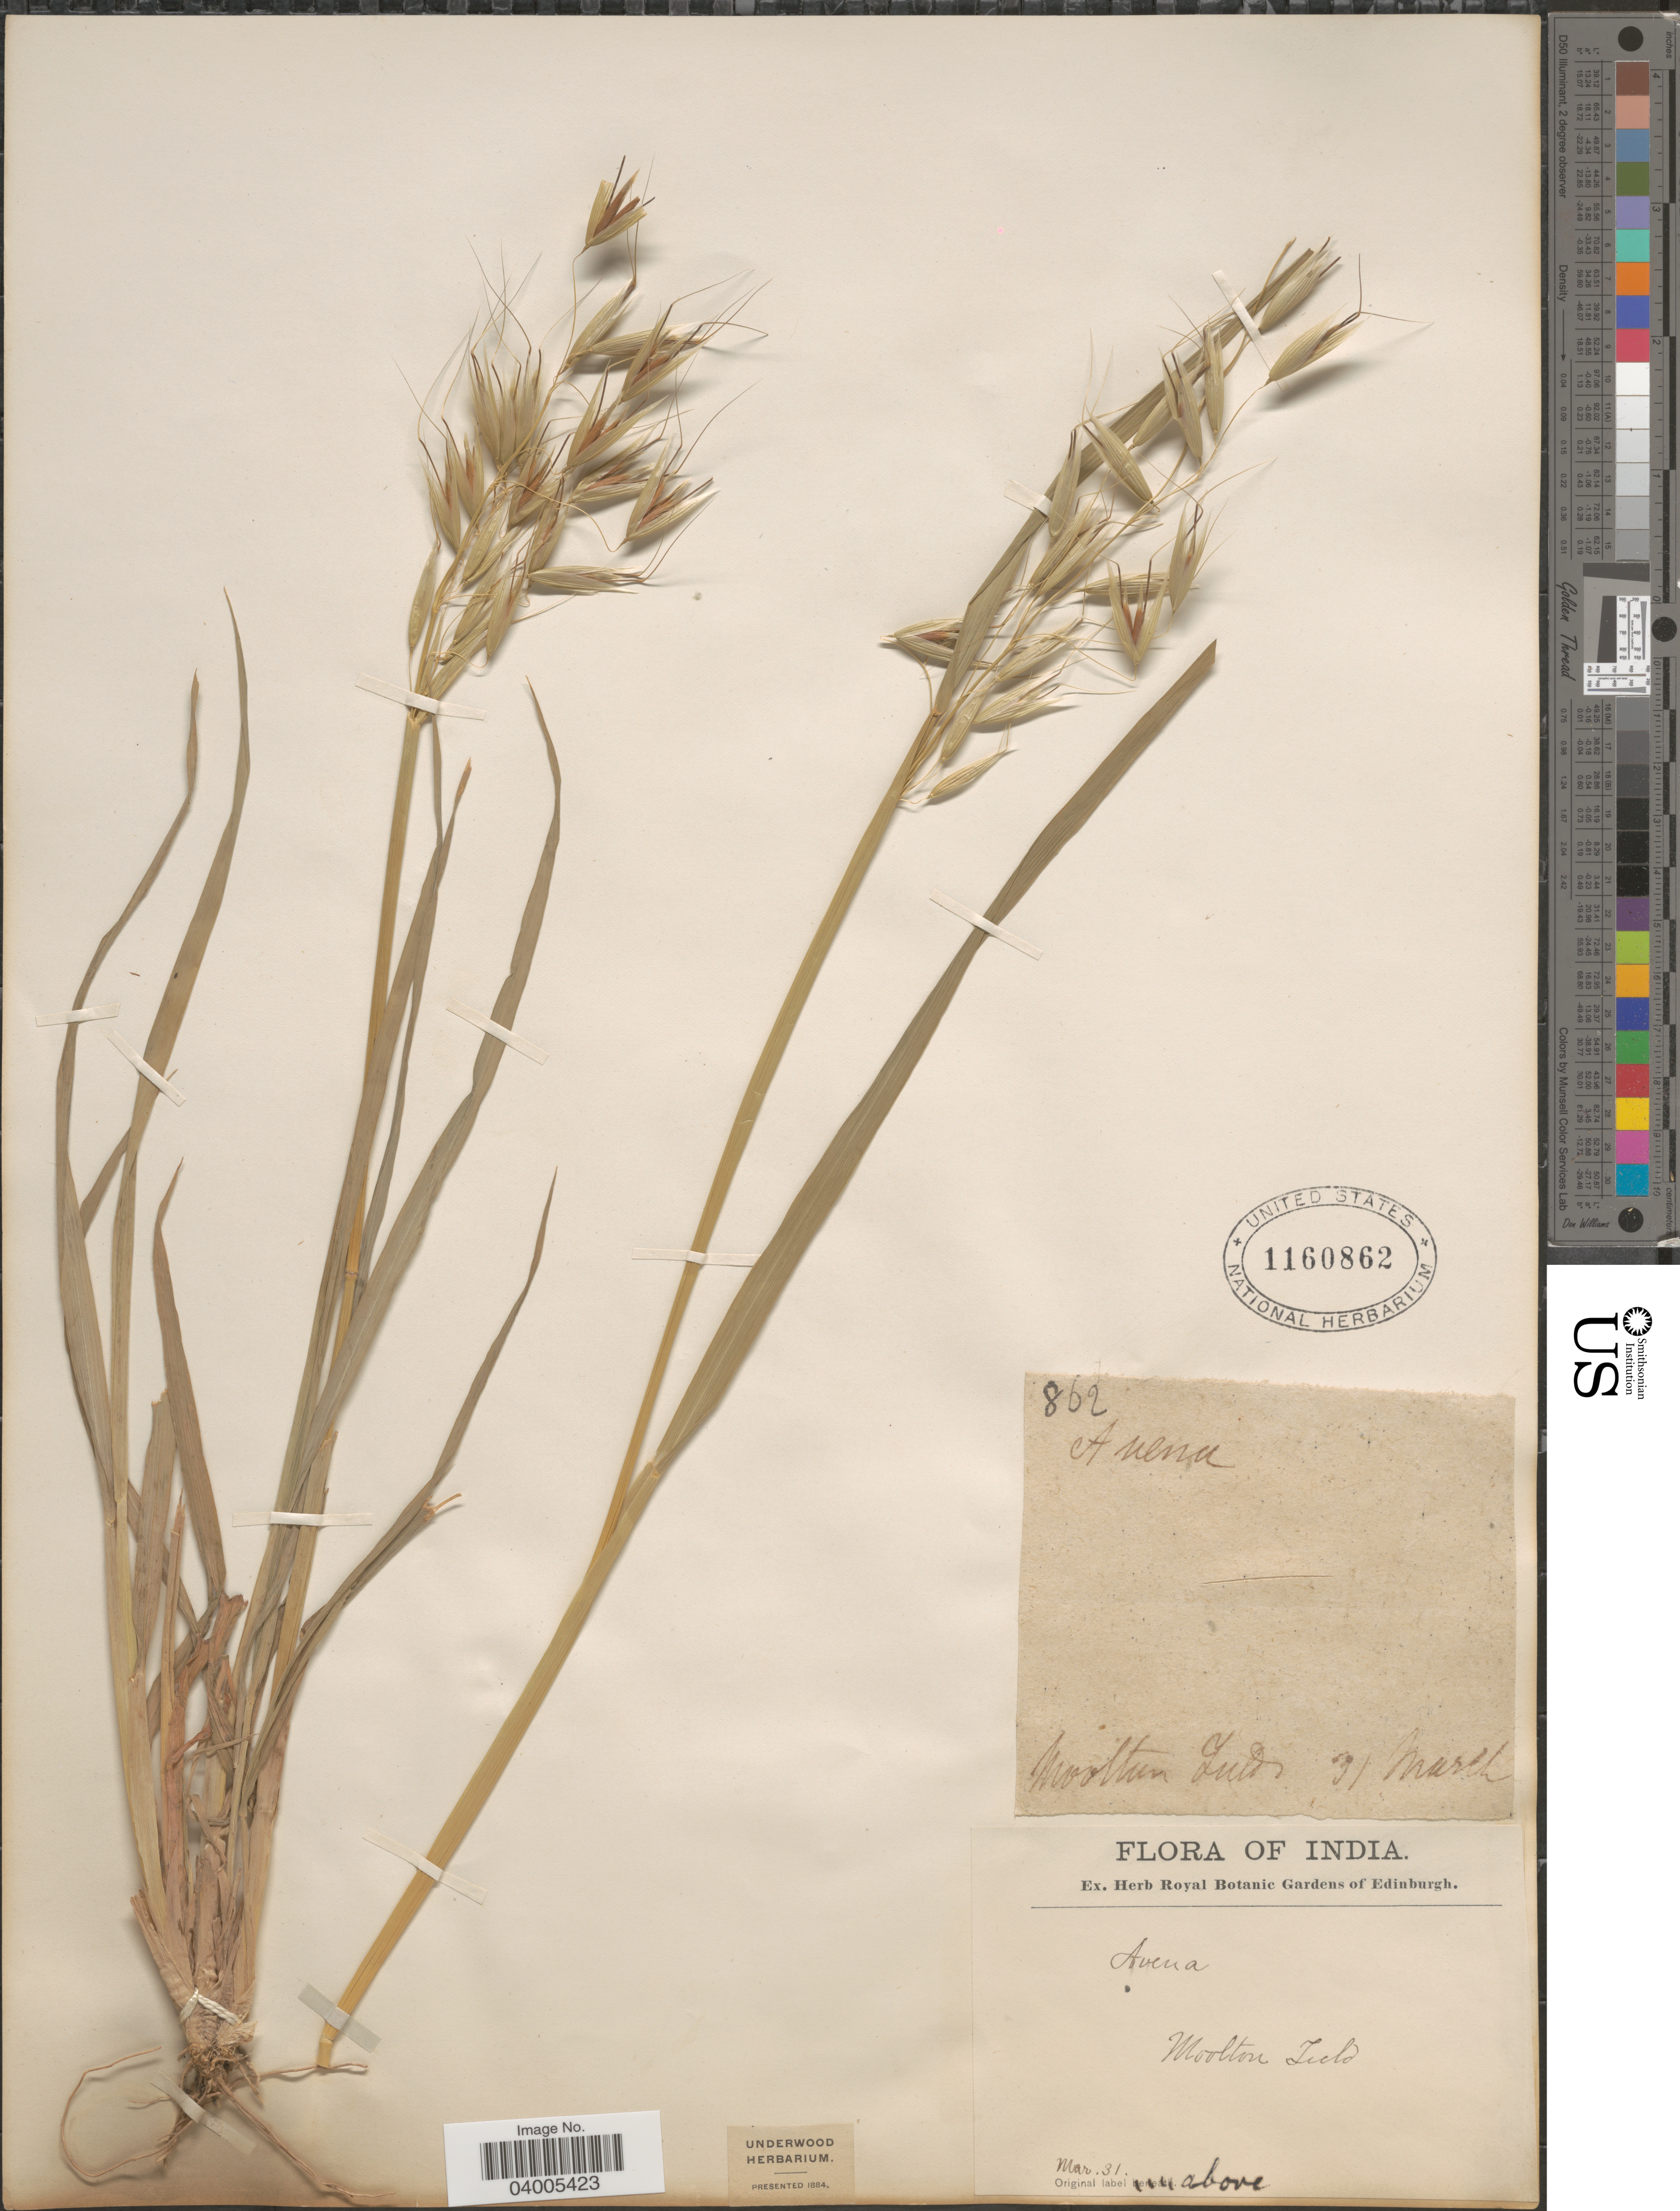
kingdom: Plantae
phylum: Tracheophyta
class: Liliopsida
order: Poales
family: Poaceae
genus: Avena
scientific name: Avena fatua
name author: L.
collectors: Ex herb. Royal Botanic Gardens of Edinburgh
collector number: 862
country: India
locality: Woolton Field [interpreted].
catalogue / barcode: US 1160862